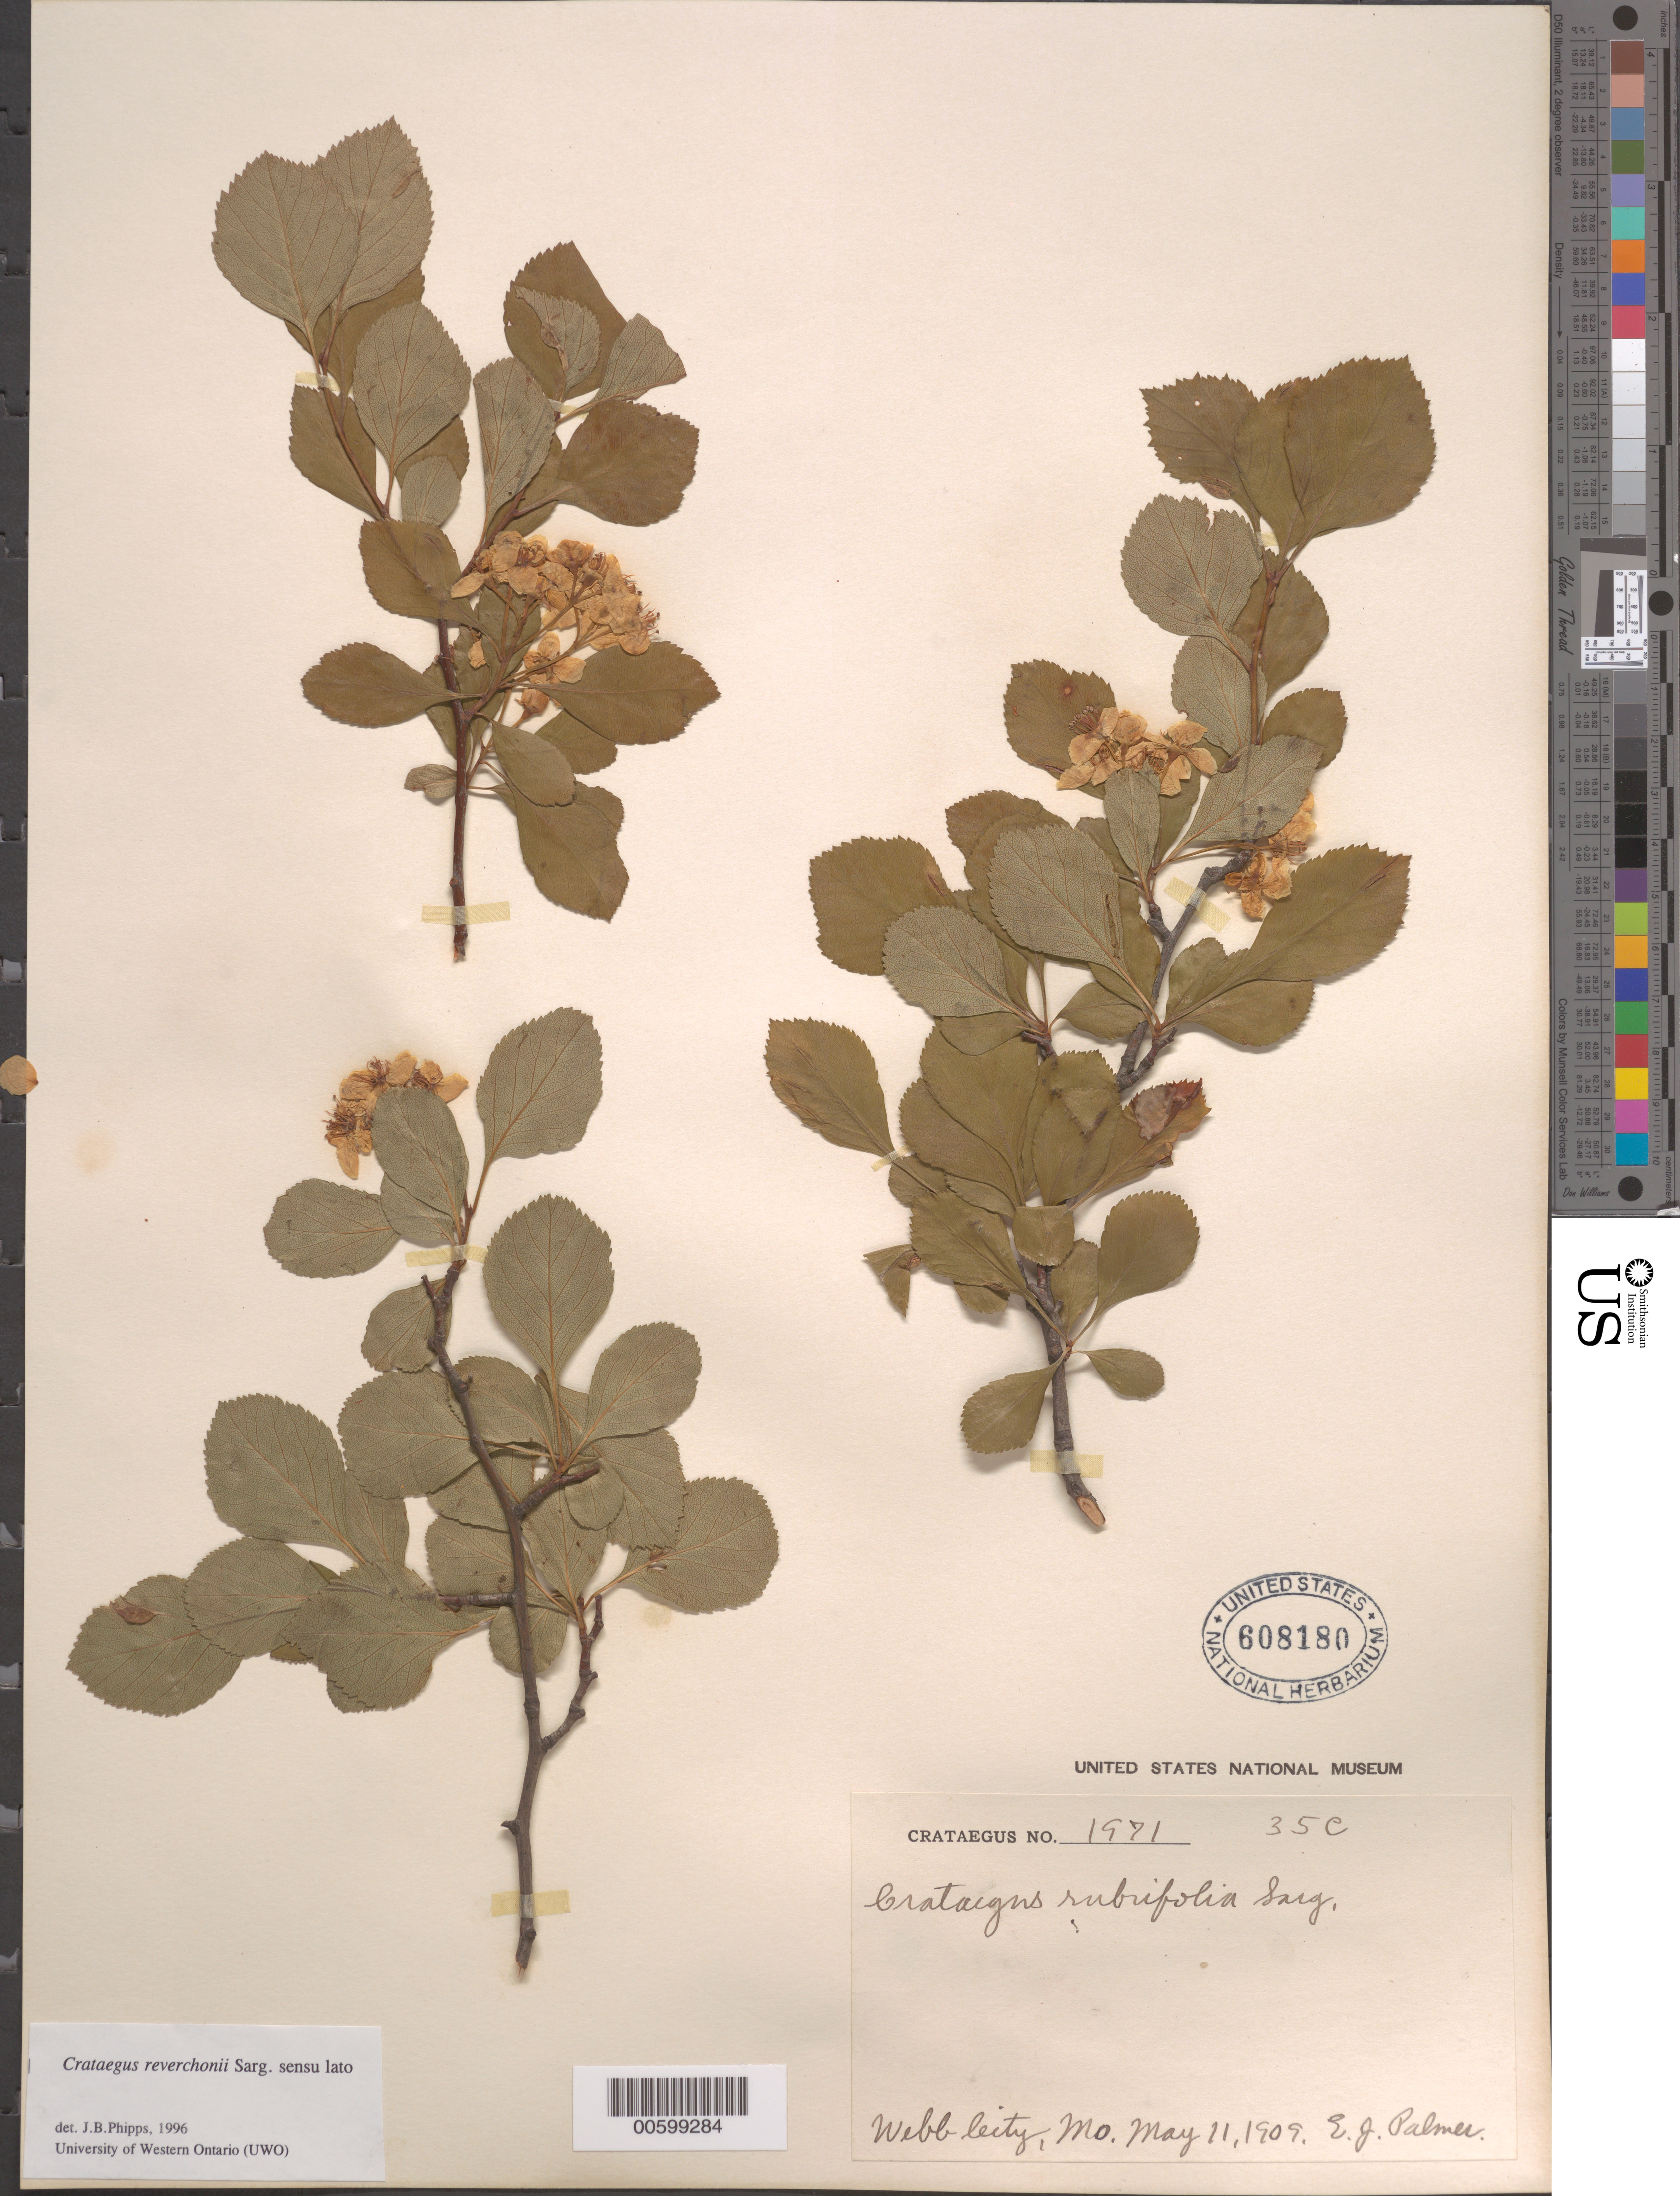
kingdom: Plantae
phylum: Tracheophyta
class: Magnoliopsida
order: Rosales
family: Rosaceae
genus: Crataegus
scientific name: Crataegus reverchonii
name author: Sarg.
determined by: Phipps, James B., (UWO), University of Western Ontario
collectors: E. J. Palmer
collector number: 1971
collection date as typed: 11 May 1909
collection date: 1909-05-11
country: United States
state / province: Missouri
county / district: Jasper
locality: Joplin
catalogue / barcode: US 608180